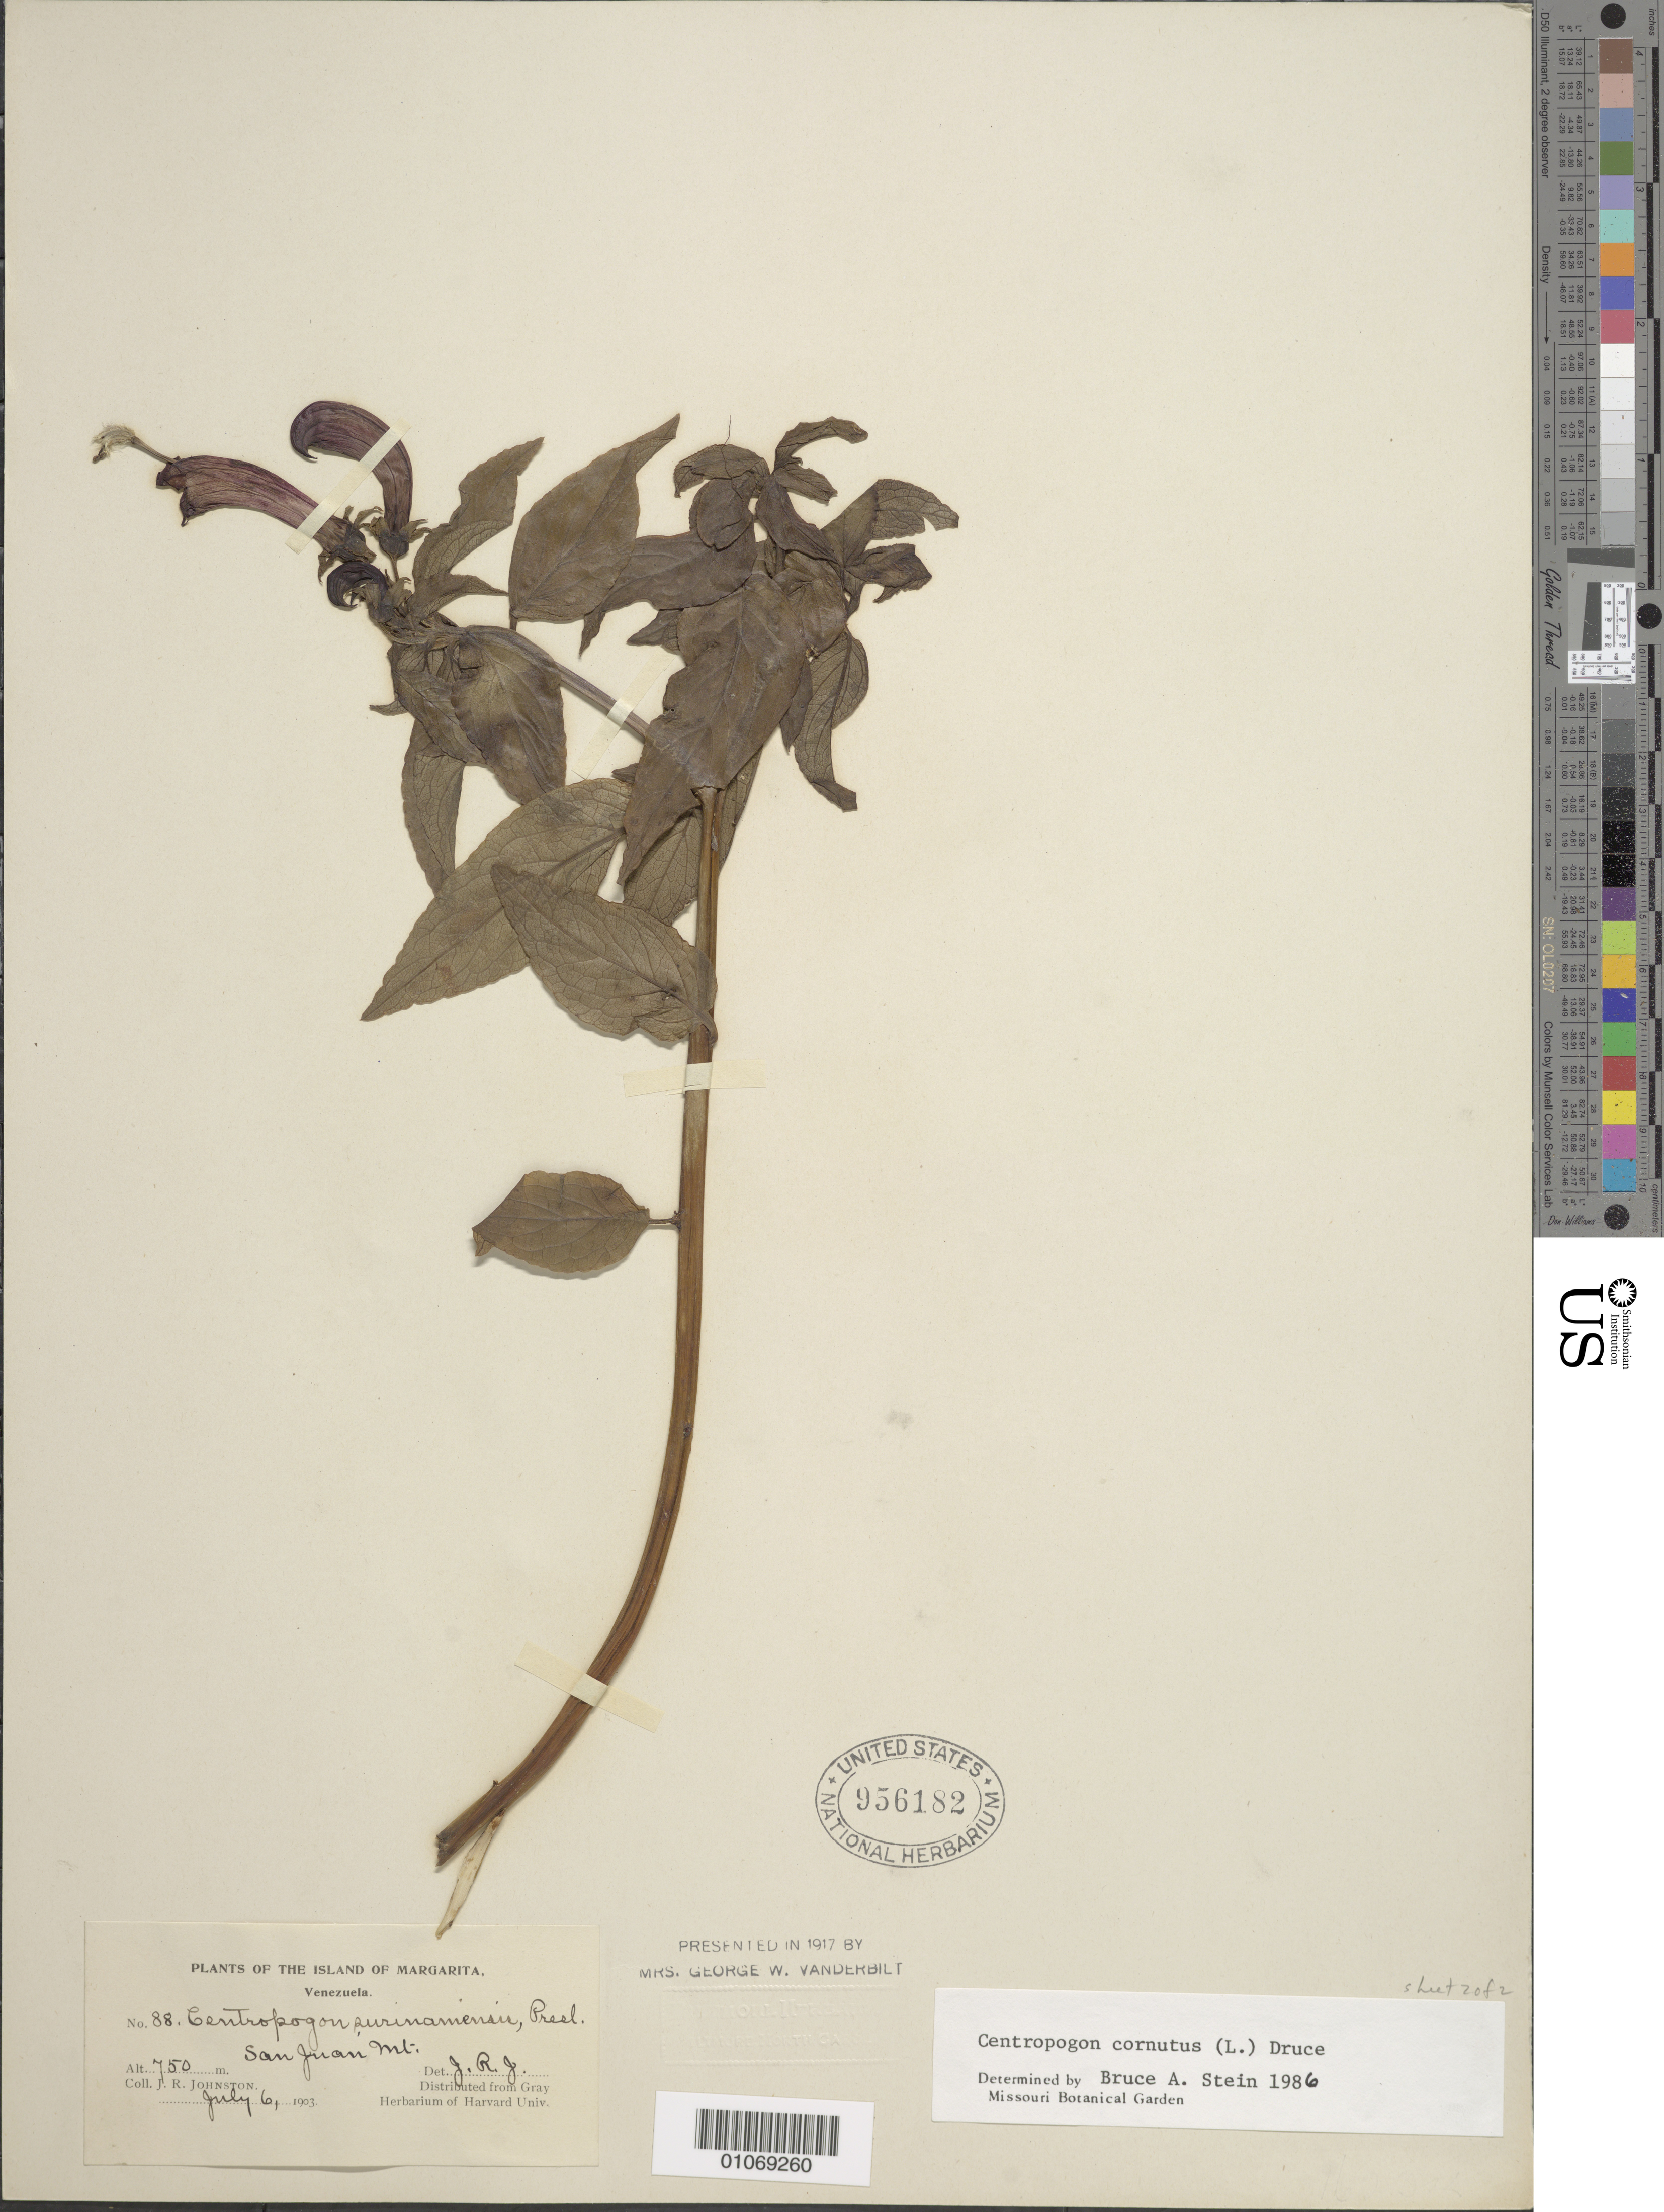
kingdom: Plantae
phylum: Tracheophyta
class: Magnoliopsida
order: Asterales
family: Campanulaceae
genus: Centropogon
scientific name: Centropogon cornutus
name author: (L.) Druce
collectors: J. Johnston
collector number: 88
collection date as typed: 06 Jul 1903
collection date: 1903-07-06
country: Venezuela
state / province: Nueva Esparta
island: Margarita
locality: San Juan Mountain.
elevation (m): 750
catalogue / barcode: US 956182